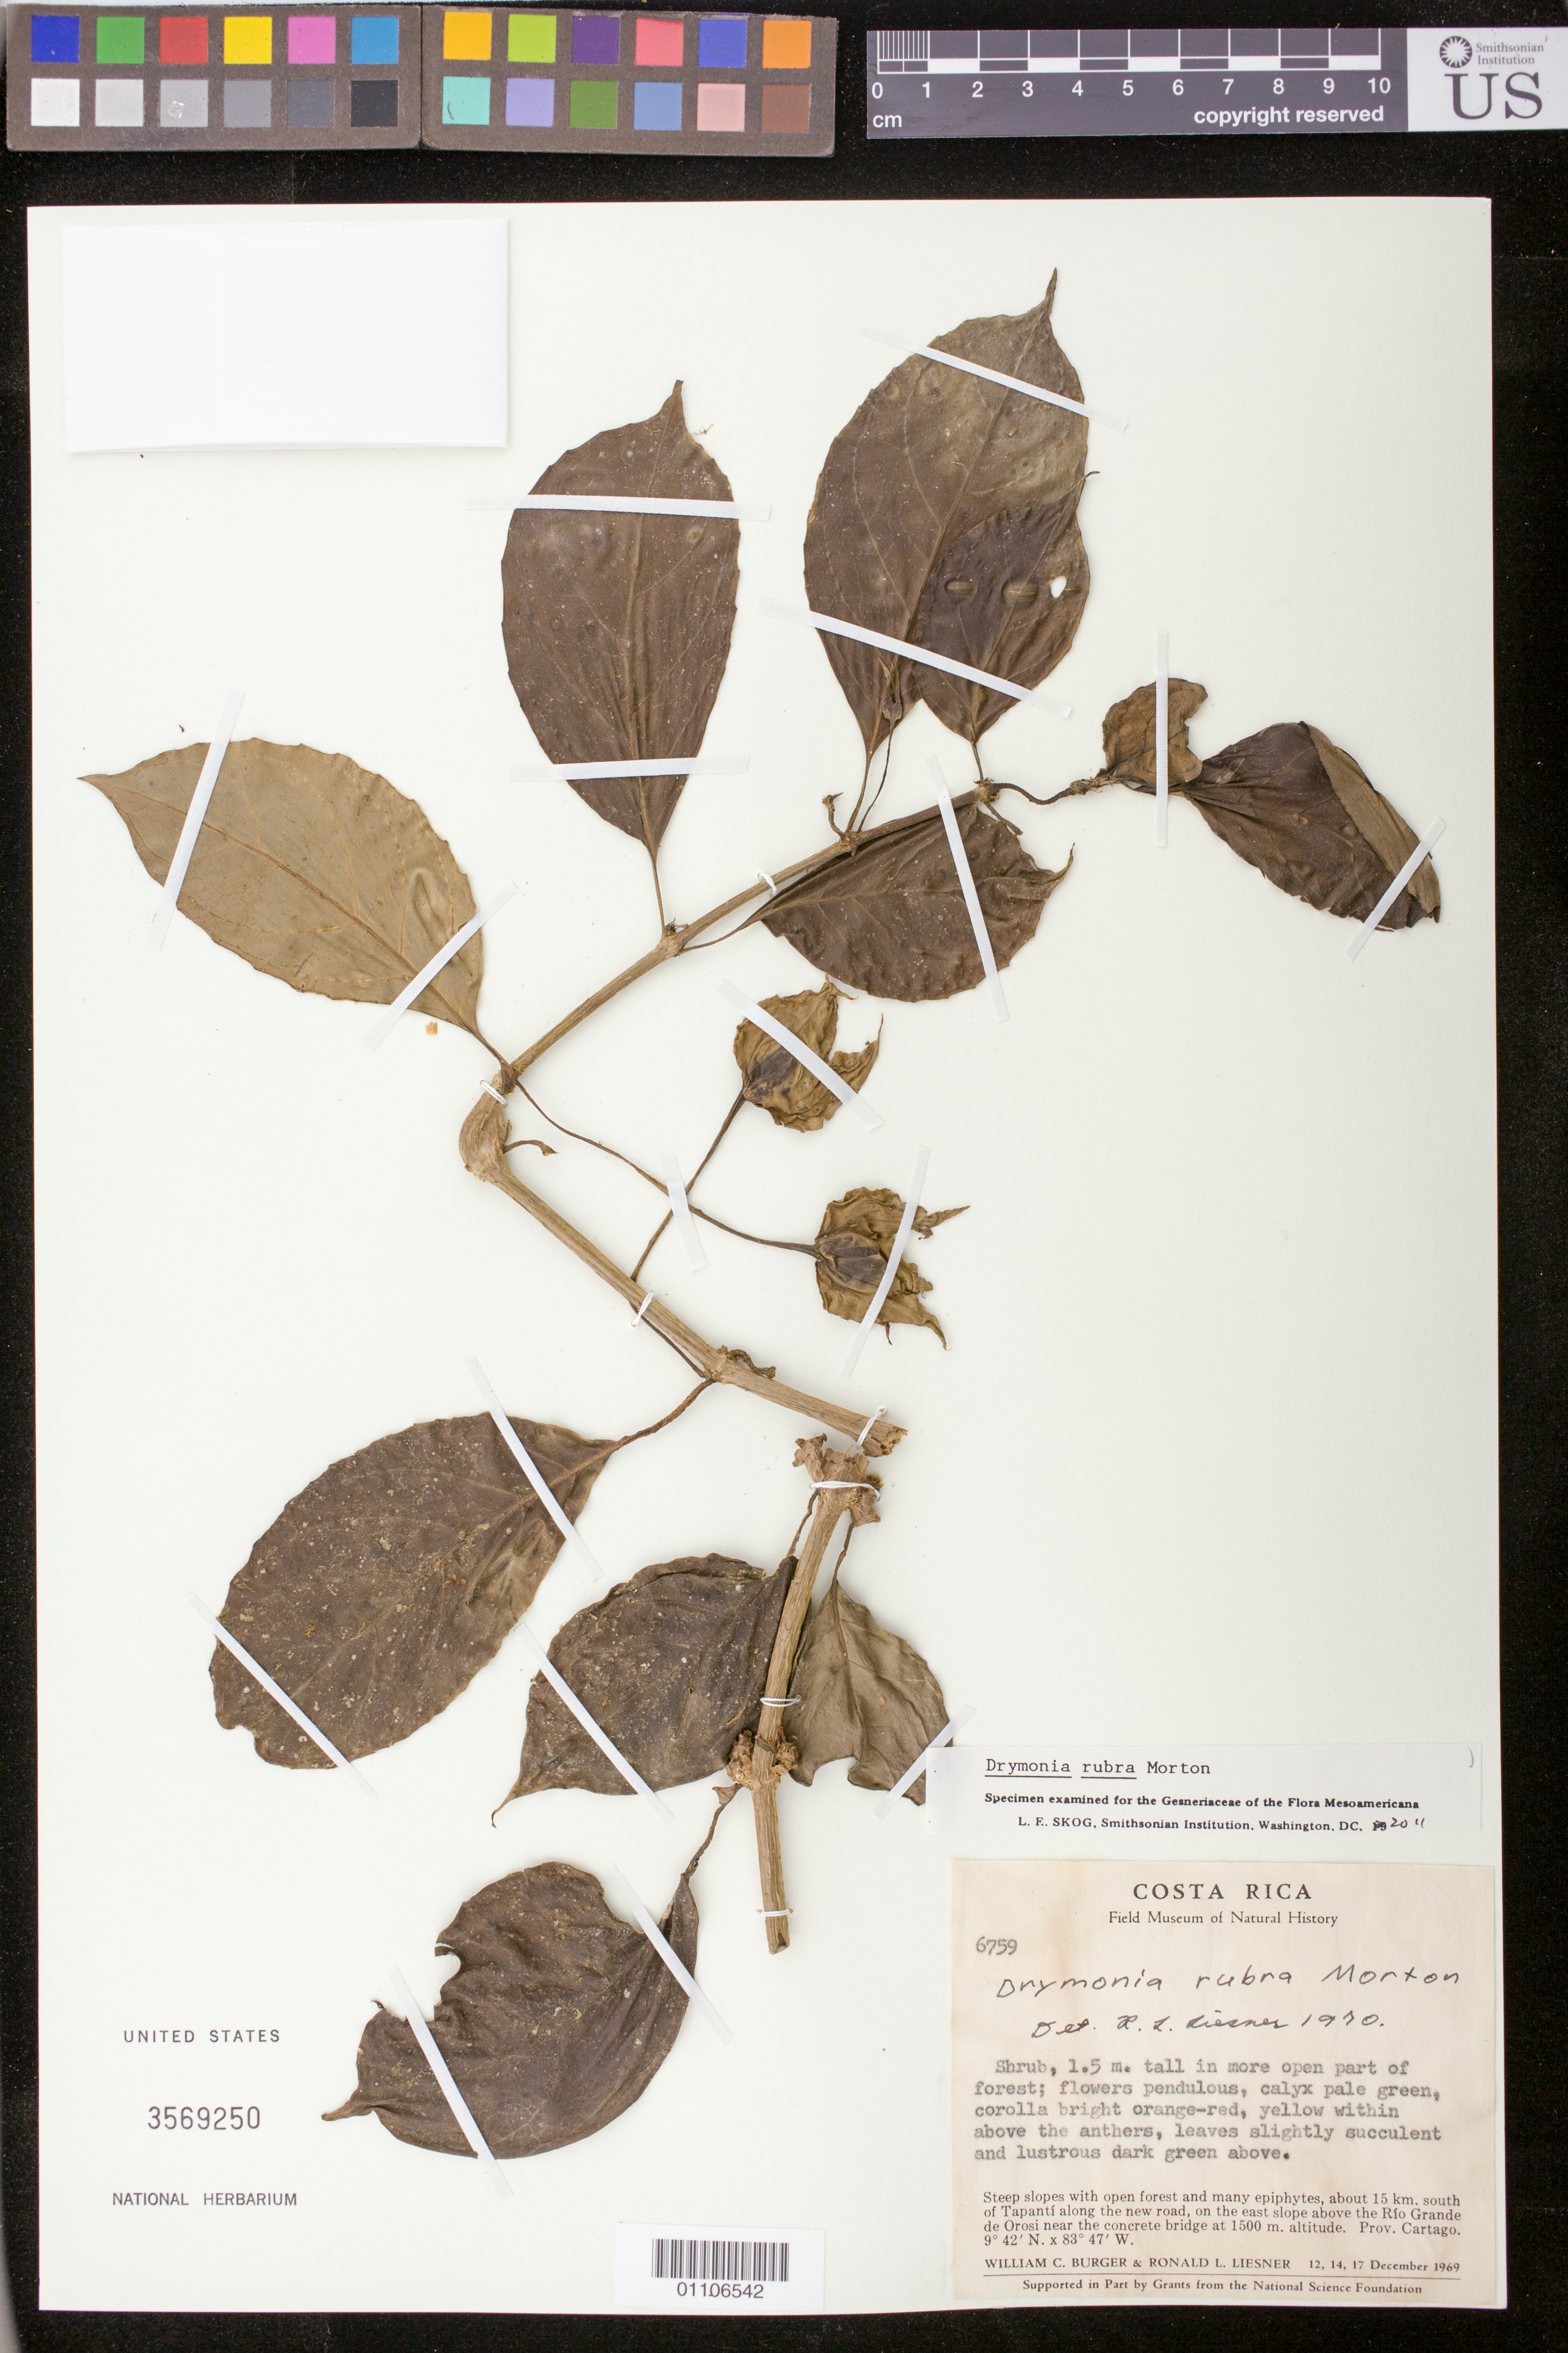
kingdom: Plantae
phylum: Tracheophyta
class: Magnoliopsida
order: Lamiales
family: Gesneriaceae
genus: Drymonia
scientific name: Drymonia rubra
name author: C.V. Morton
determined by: Skog, Laurence E.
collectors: W. Burger & R. L. Liesner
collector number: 6759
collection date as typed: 12-17 Dec 1969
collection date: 1969-12-12/1969-12-17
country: Costa Rica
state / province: Cartago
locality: About 15 km south of Tapantí along the new road, on the east slope above the Río Grande de Orosi near the concrete bridge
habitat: Steep slopes with open forest and many epiphytes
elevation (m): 1500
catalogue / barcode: US 3569250